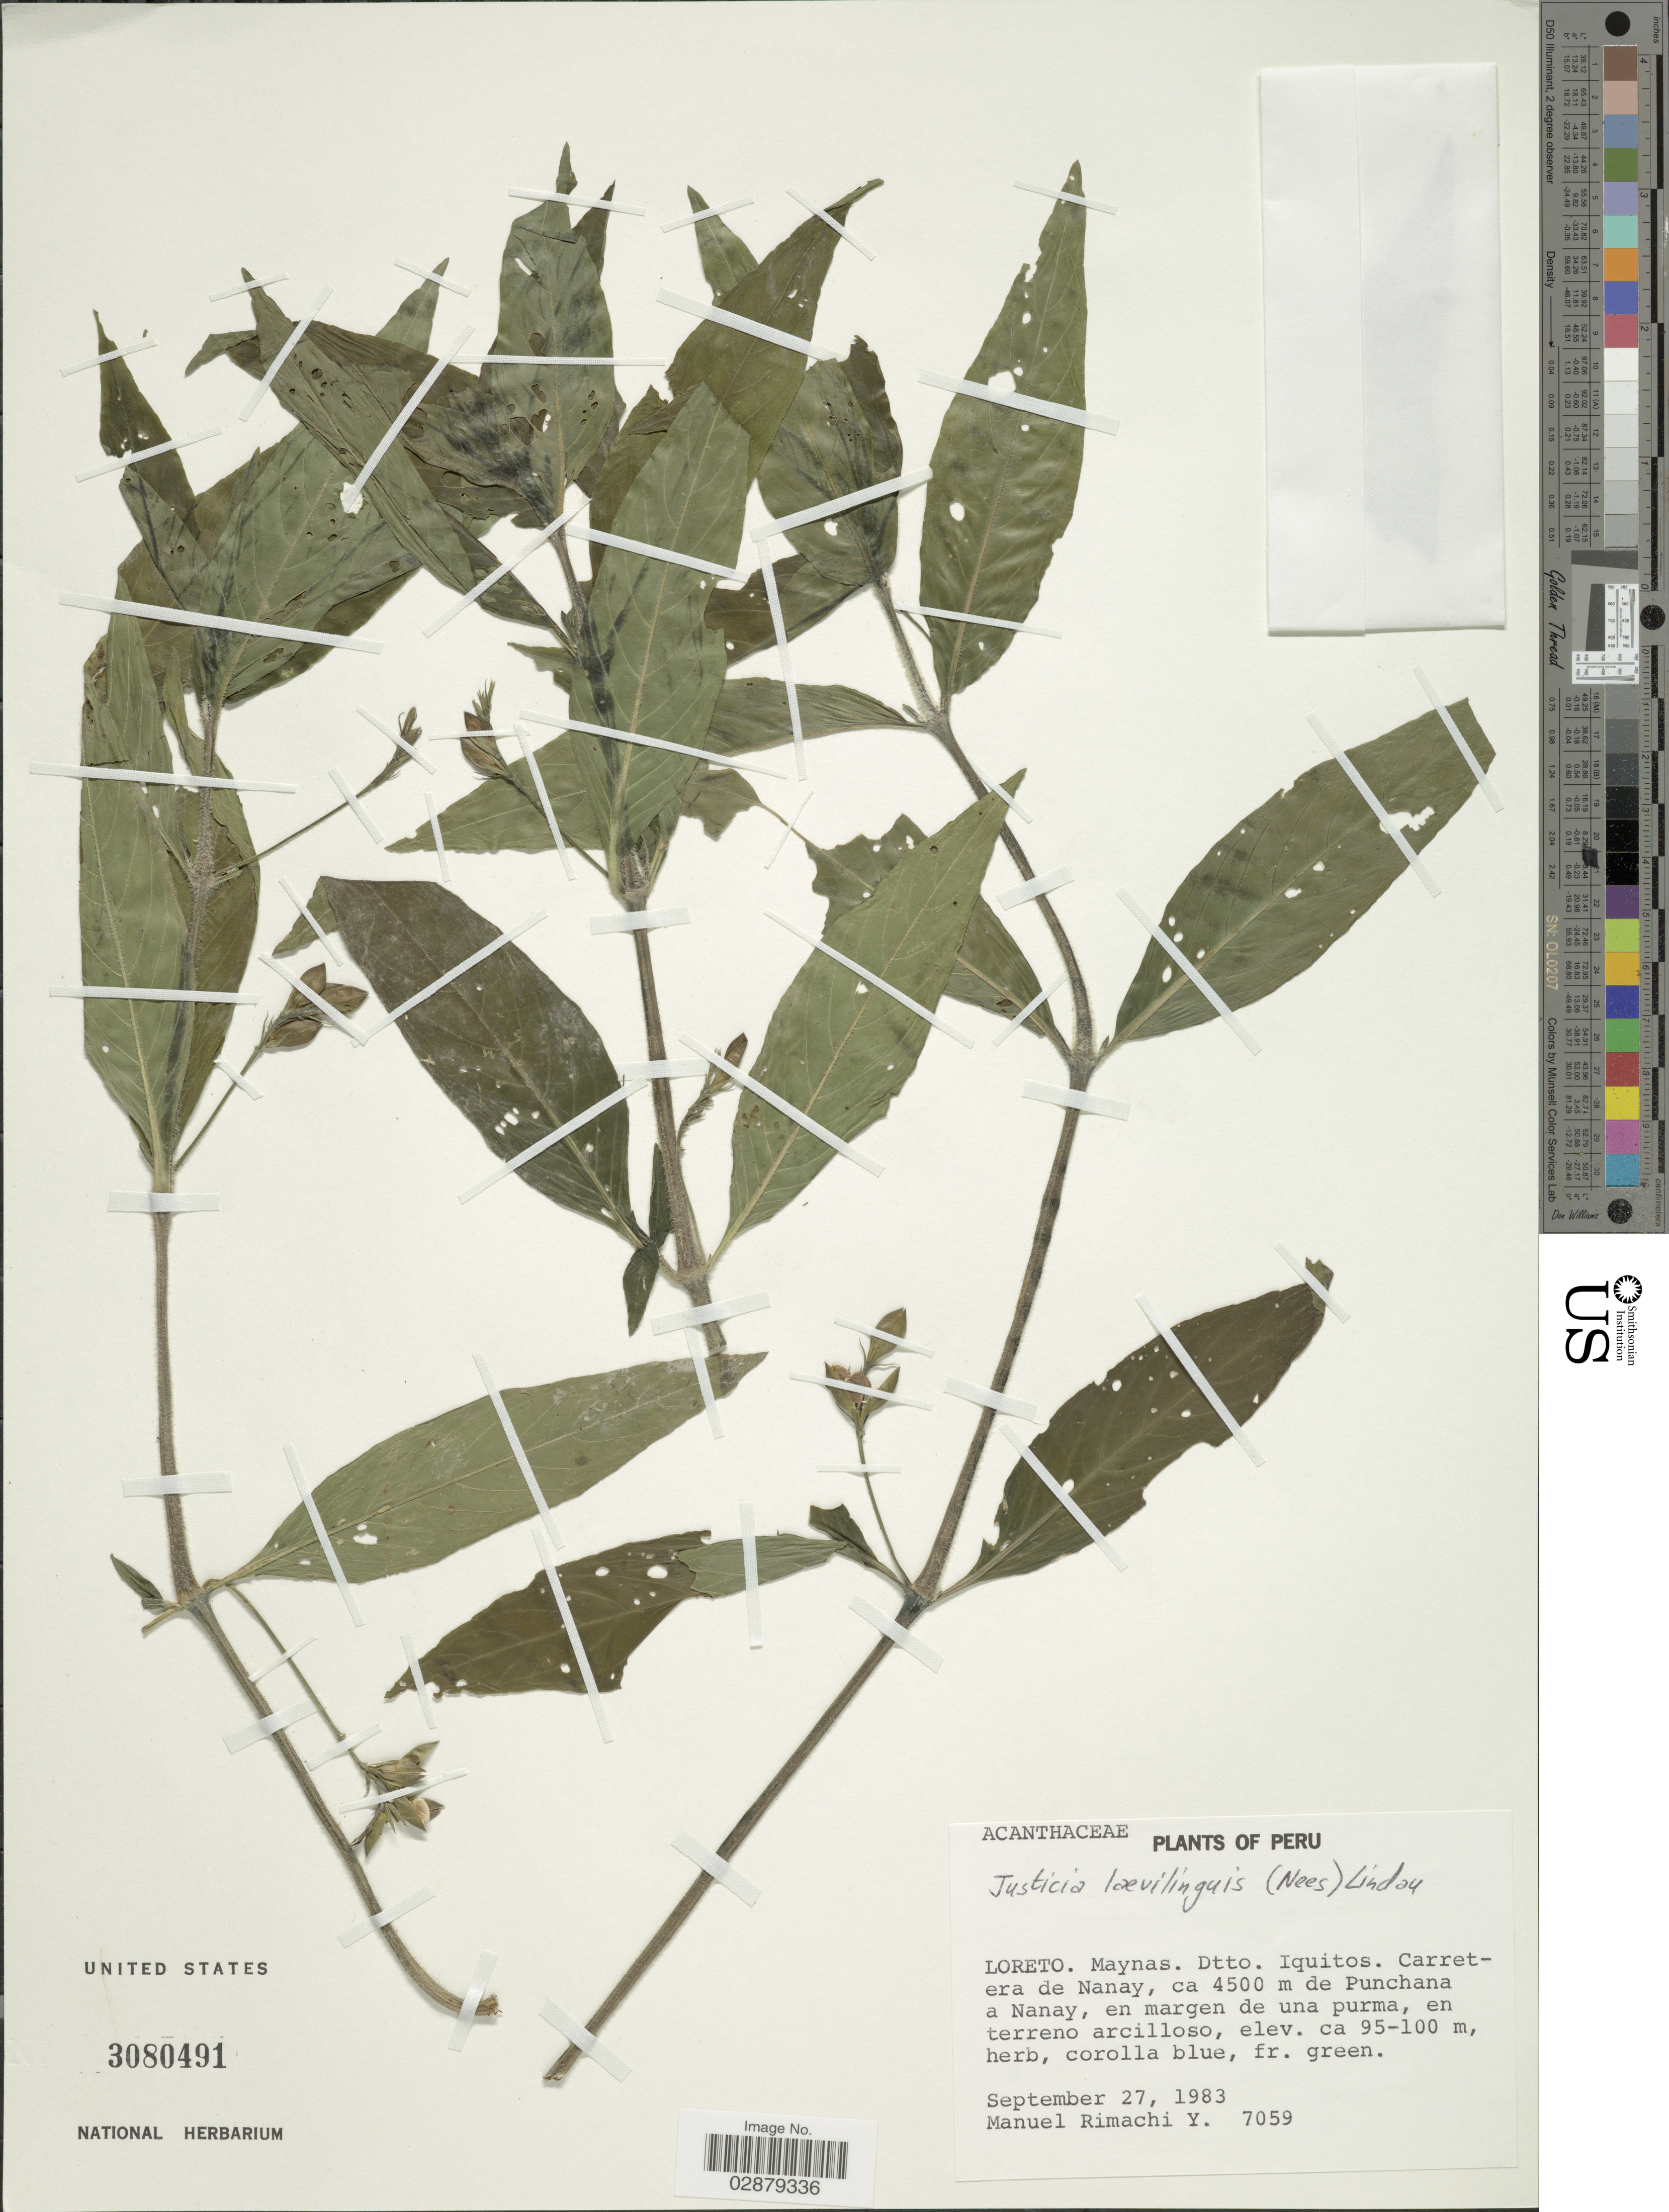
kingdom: Plantae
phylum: Tracheophyta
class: Magnoliopsida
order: Lamiales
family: Acanthaceae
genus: Justicia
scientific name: Justicia laevilinguis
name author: (Nees) Lindau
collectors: M. Rimachi Y.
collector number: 7059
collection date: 1983-09-27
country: Peru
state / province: Loreto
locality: Maynas. Dtto. Iquitos. Carretera de Nanay, ca 4500 m de Punchana a Nanay.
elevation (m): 95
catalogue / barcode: US 3080491